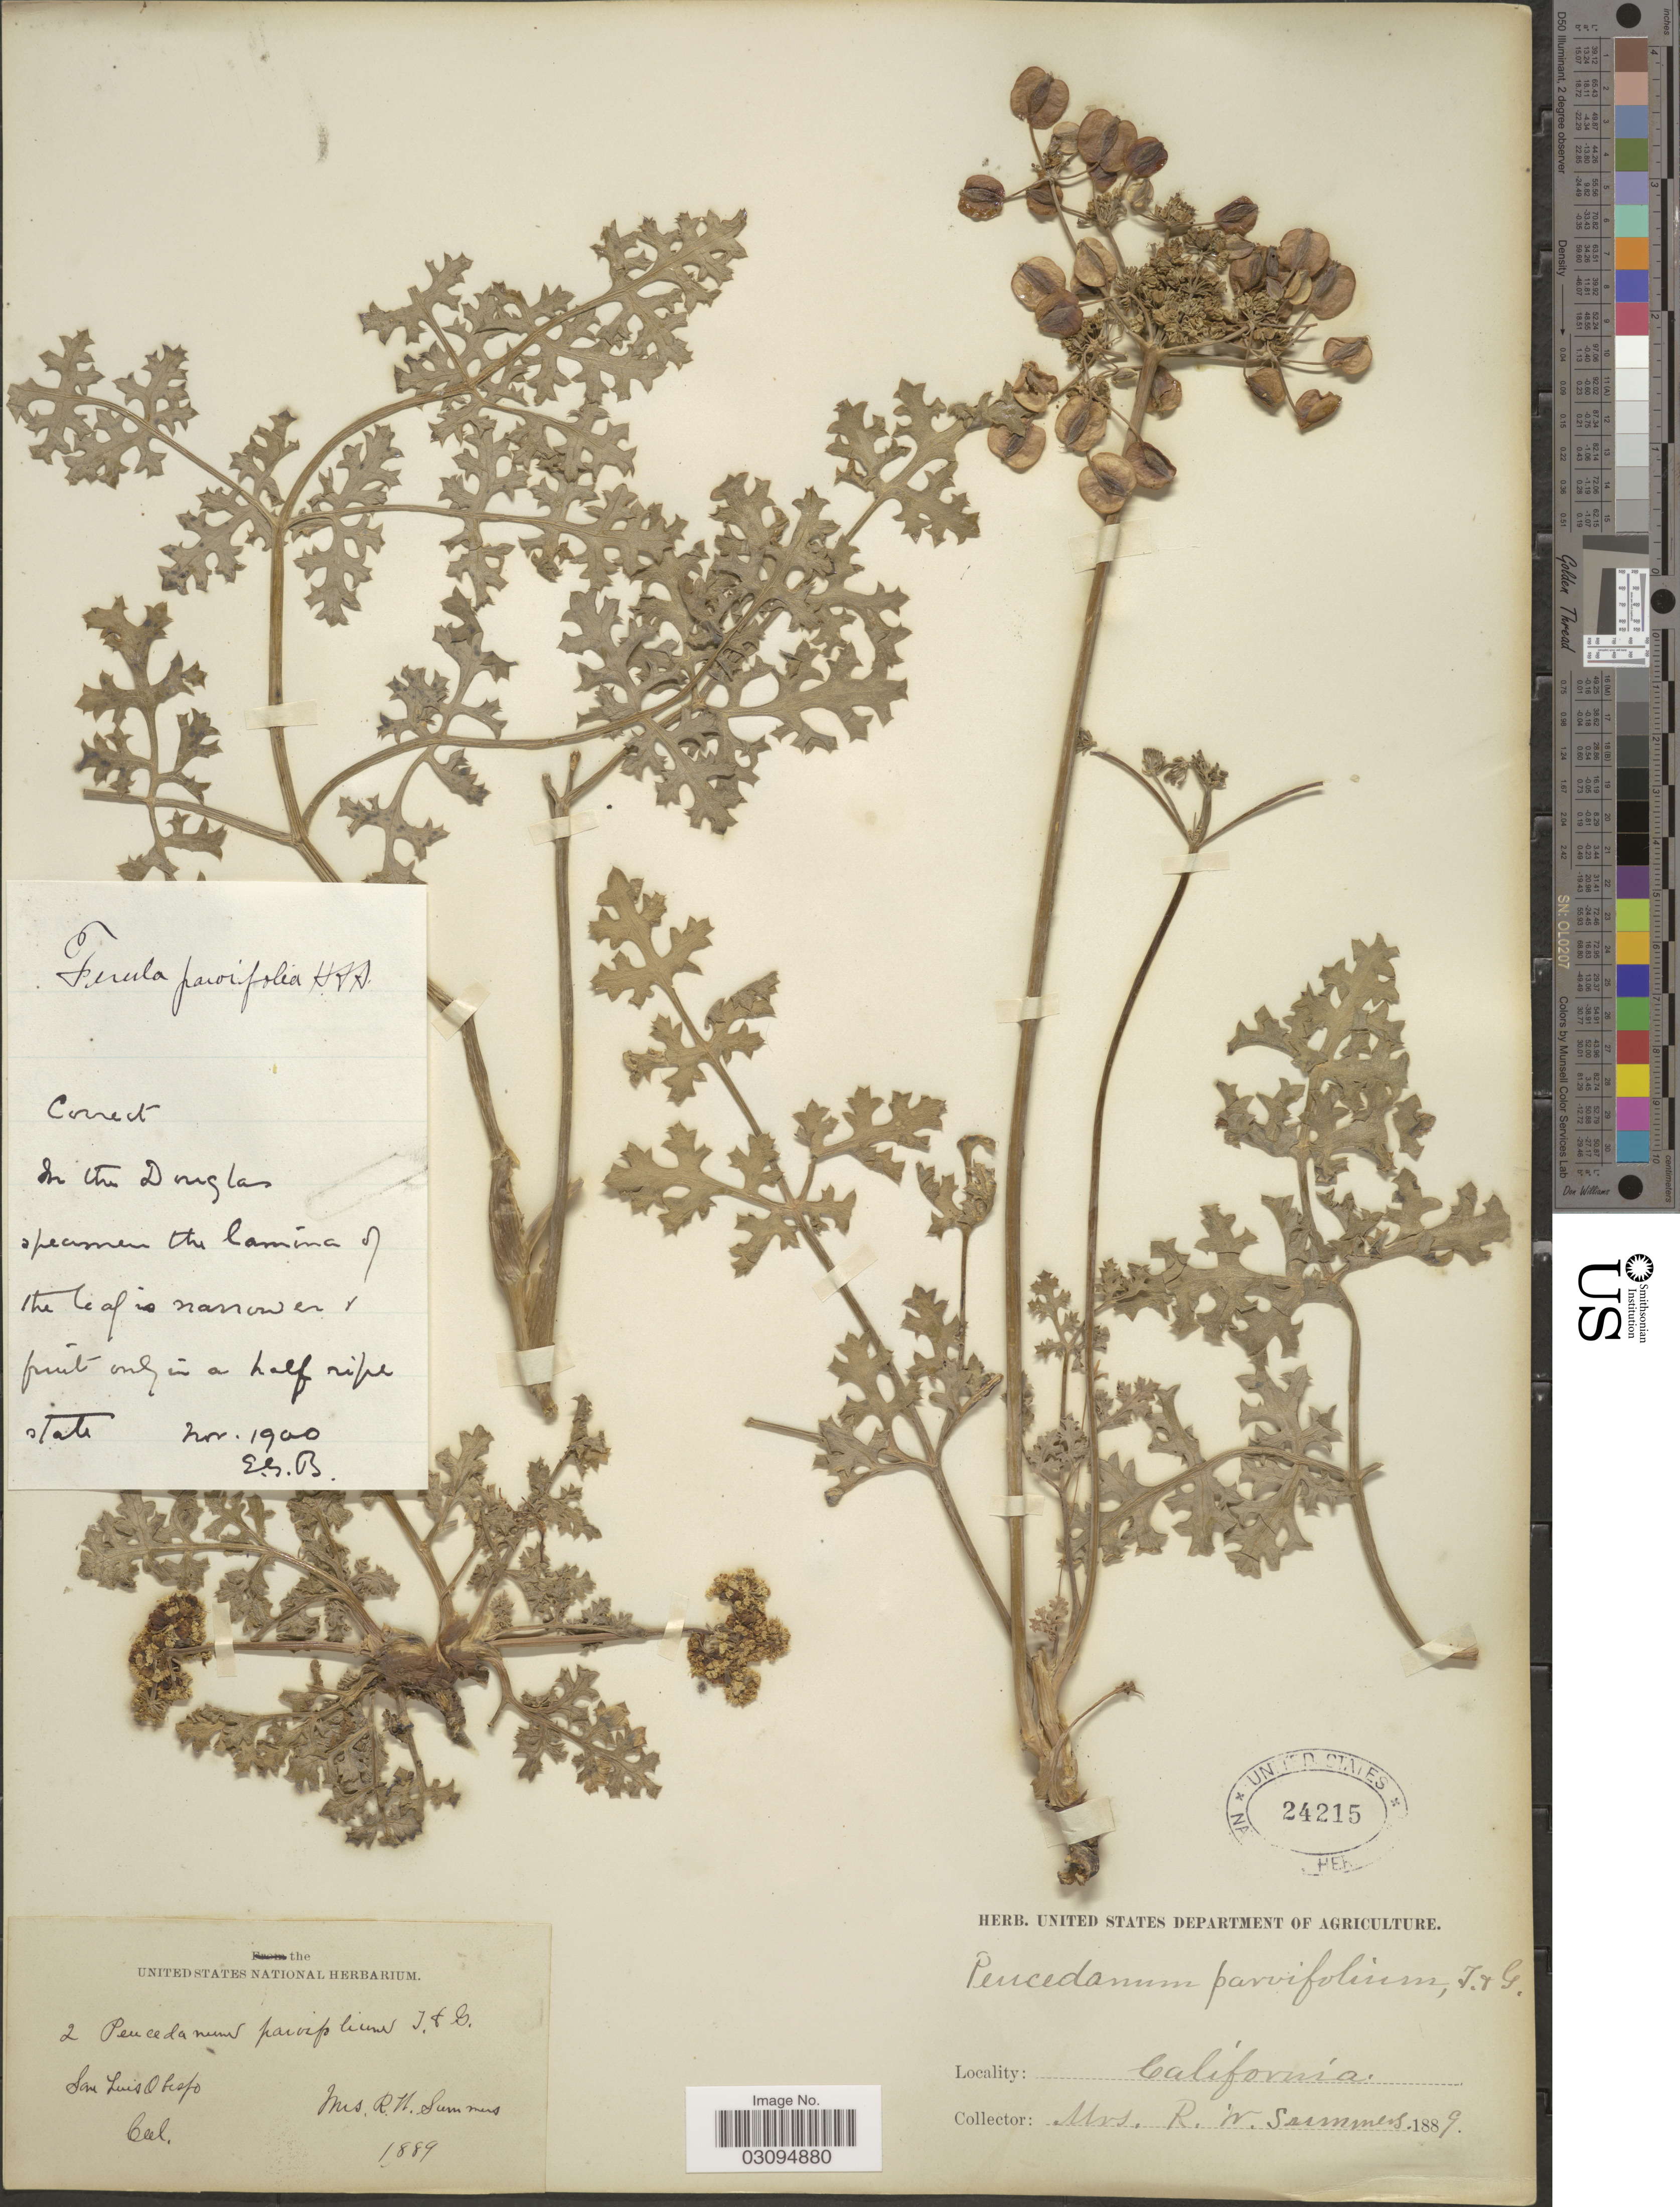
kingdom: Plantae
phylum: Tracheophyta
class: Magnoliopsida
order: Apiales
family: Apiaceae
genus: Lomatium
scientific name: Lomatium parvifolium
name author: (Hook. & Arn.) Jeps.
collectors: R. Summers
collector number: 2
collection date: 1889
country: United States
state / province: California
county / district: San Luis Obispo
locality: San Luis Obispo.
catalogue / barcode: US 24215